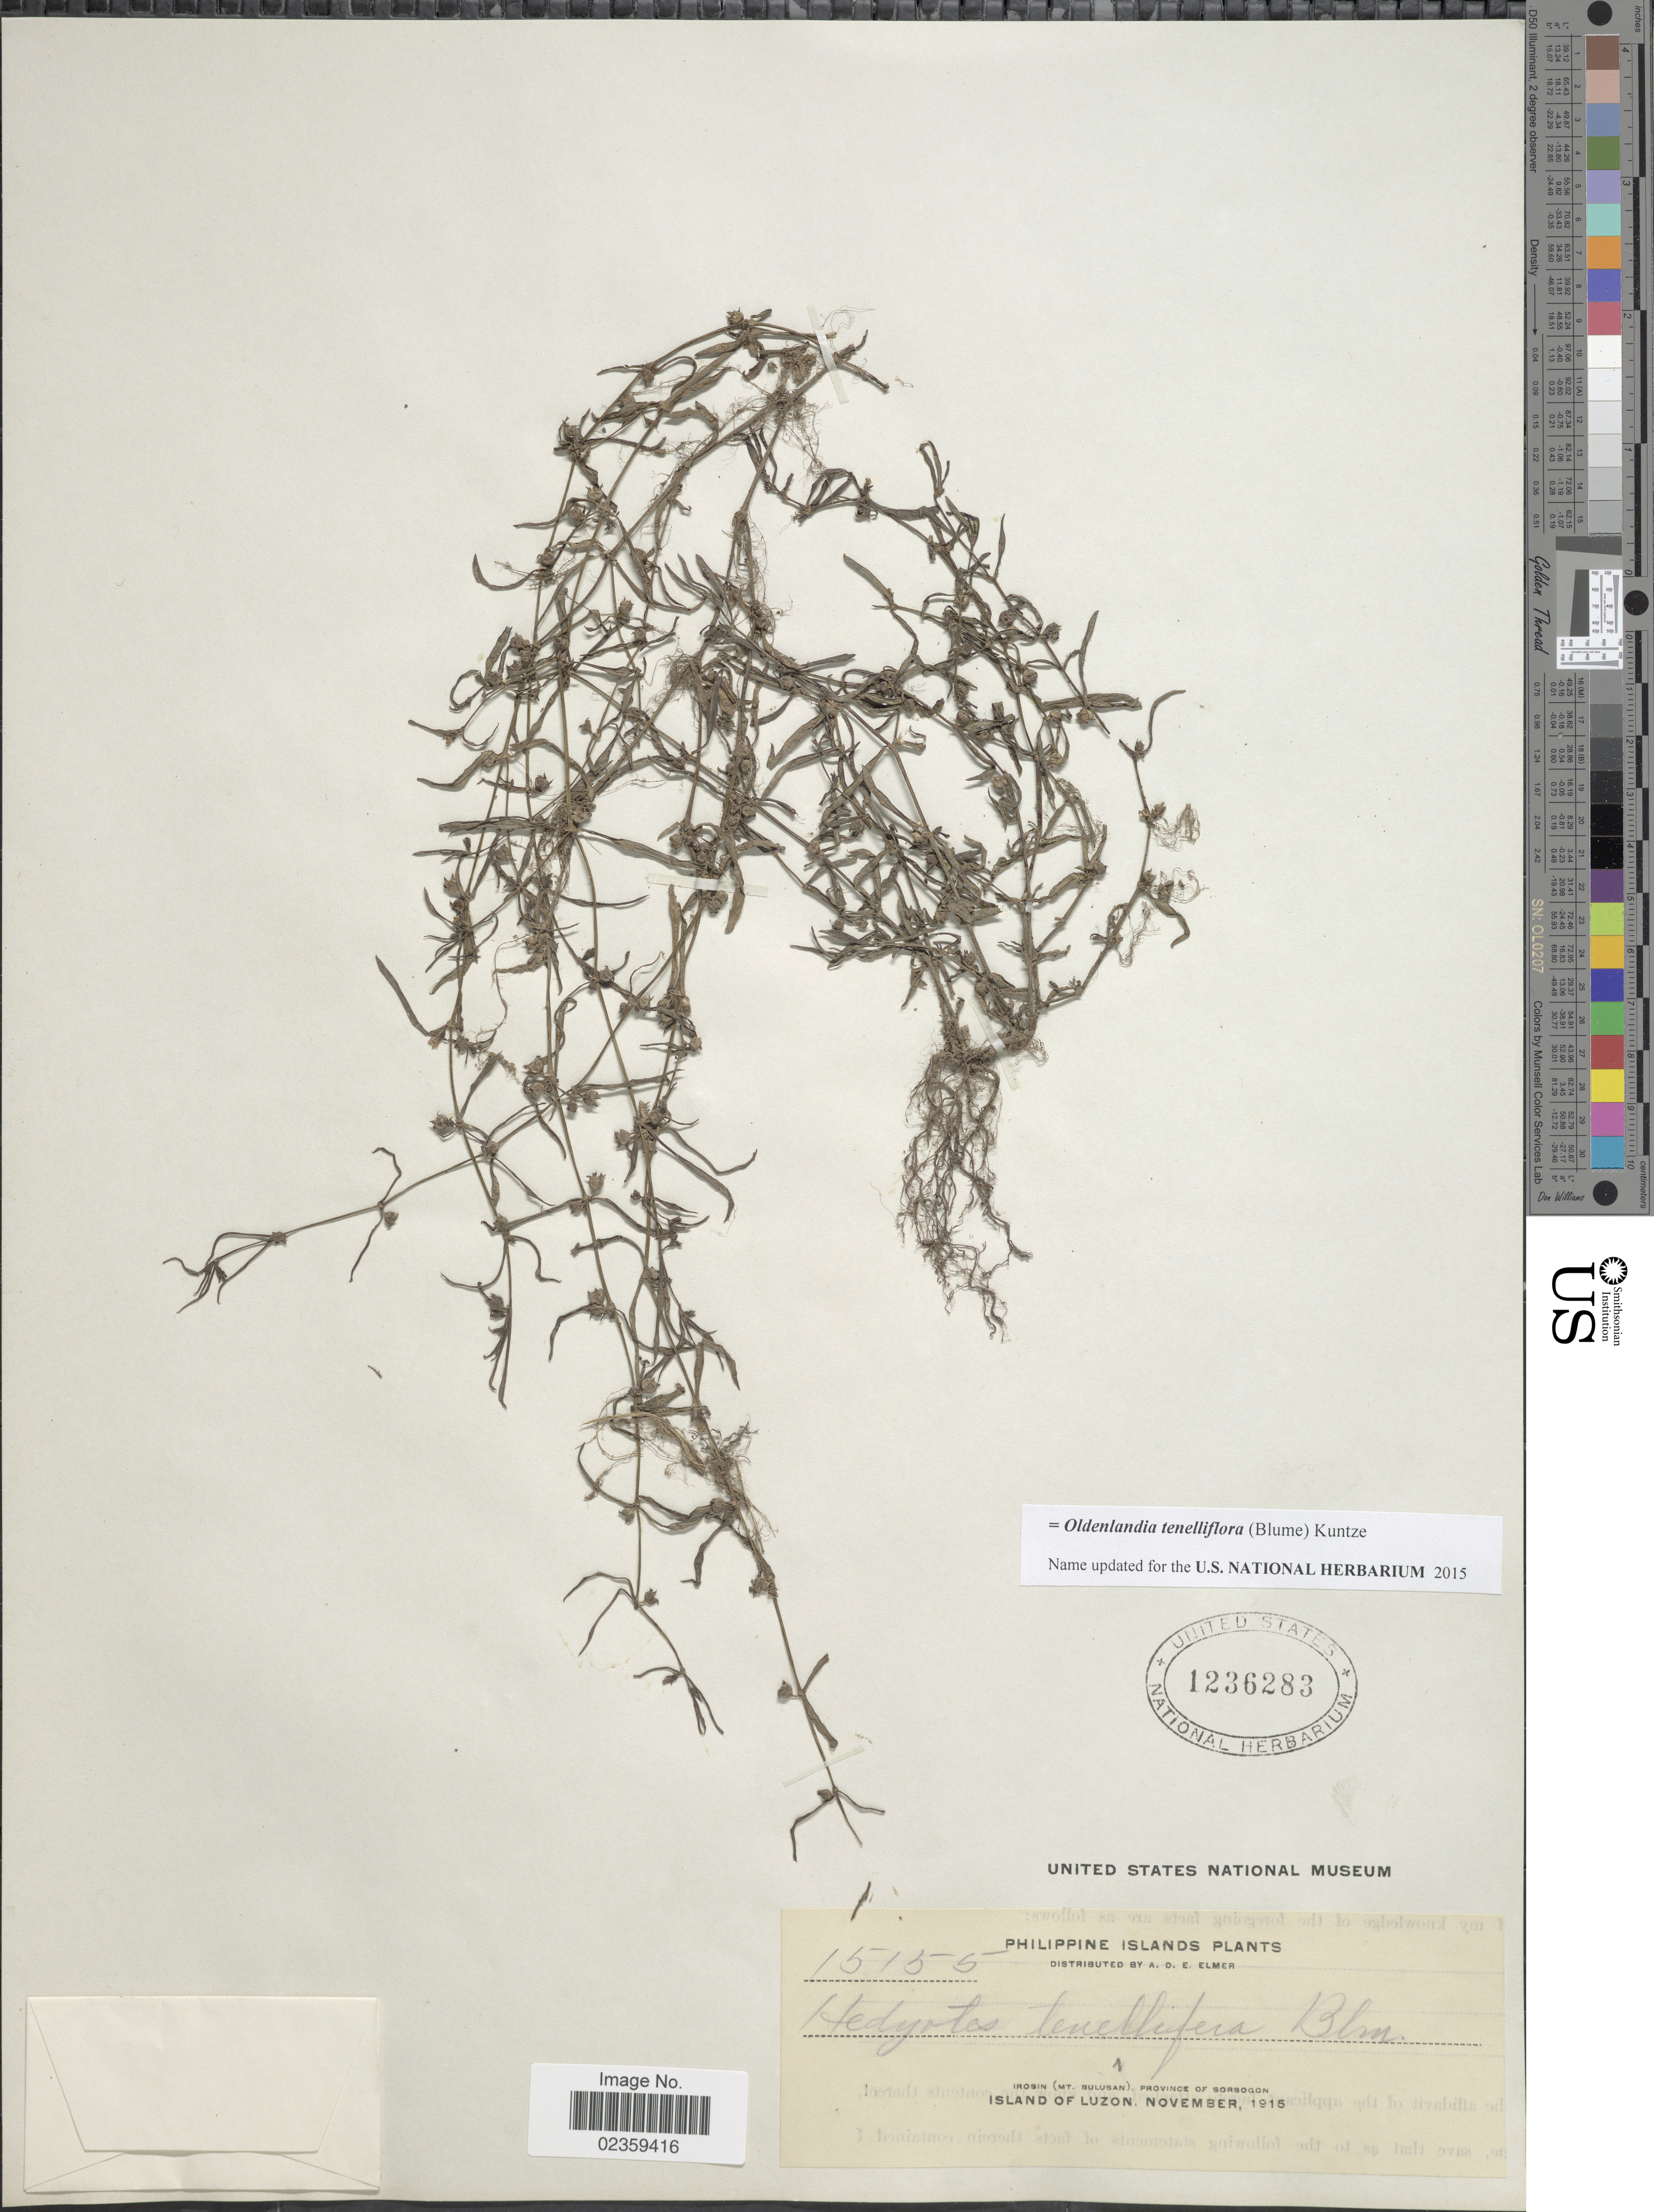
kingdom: Plantae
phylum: Tracheophyta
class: Magnoliopsida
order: Gentianales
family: Rubiaceae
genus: Oldenlandia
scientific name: Oldenlandia tenelliflora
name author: (Blume) Kuntze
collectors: A. D. E. Elmer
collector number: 15155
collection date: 1915-11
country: Philippines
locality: Philippine Islands. Irosin (Mt. Bulusan), Province of Sorsogon. Island of Luzon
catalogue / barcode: US 1236283